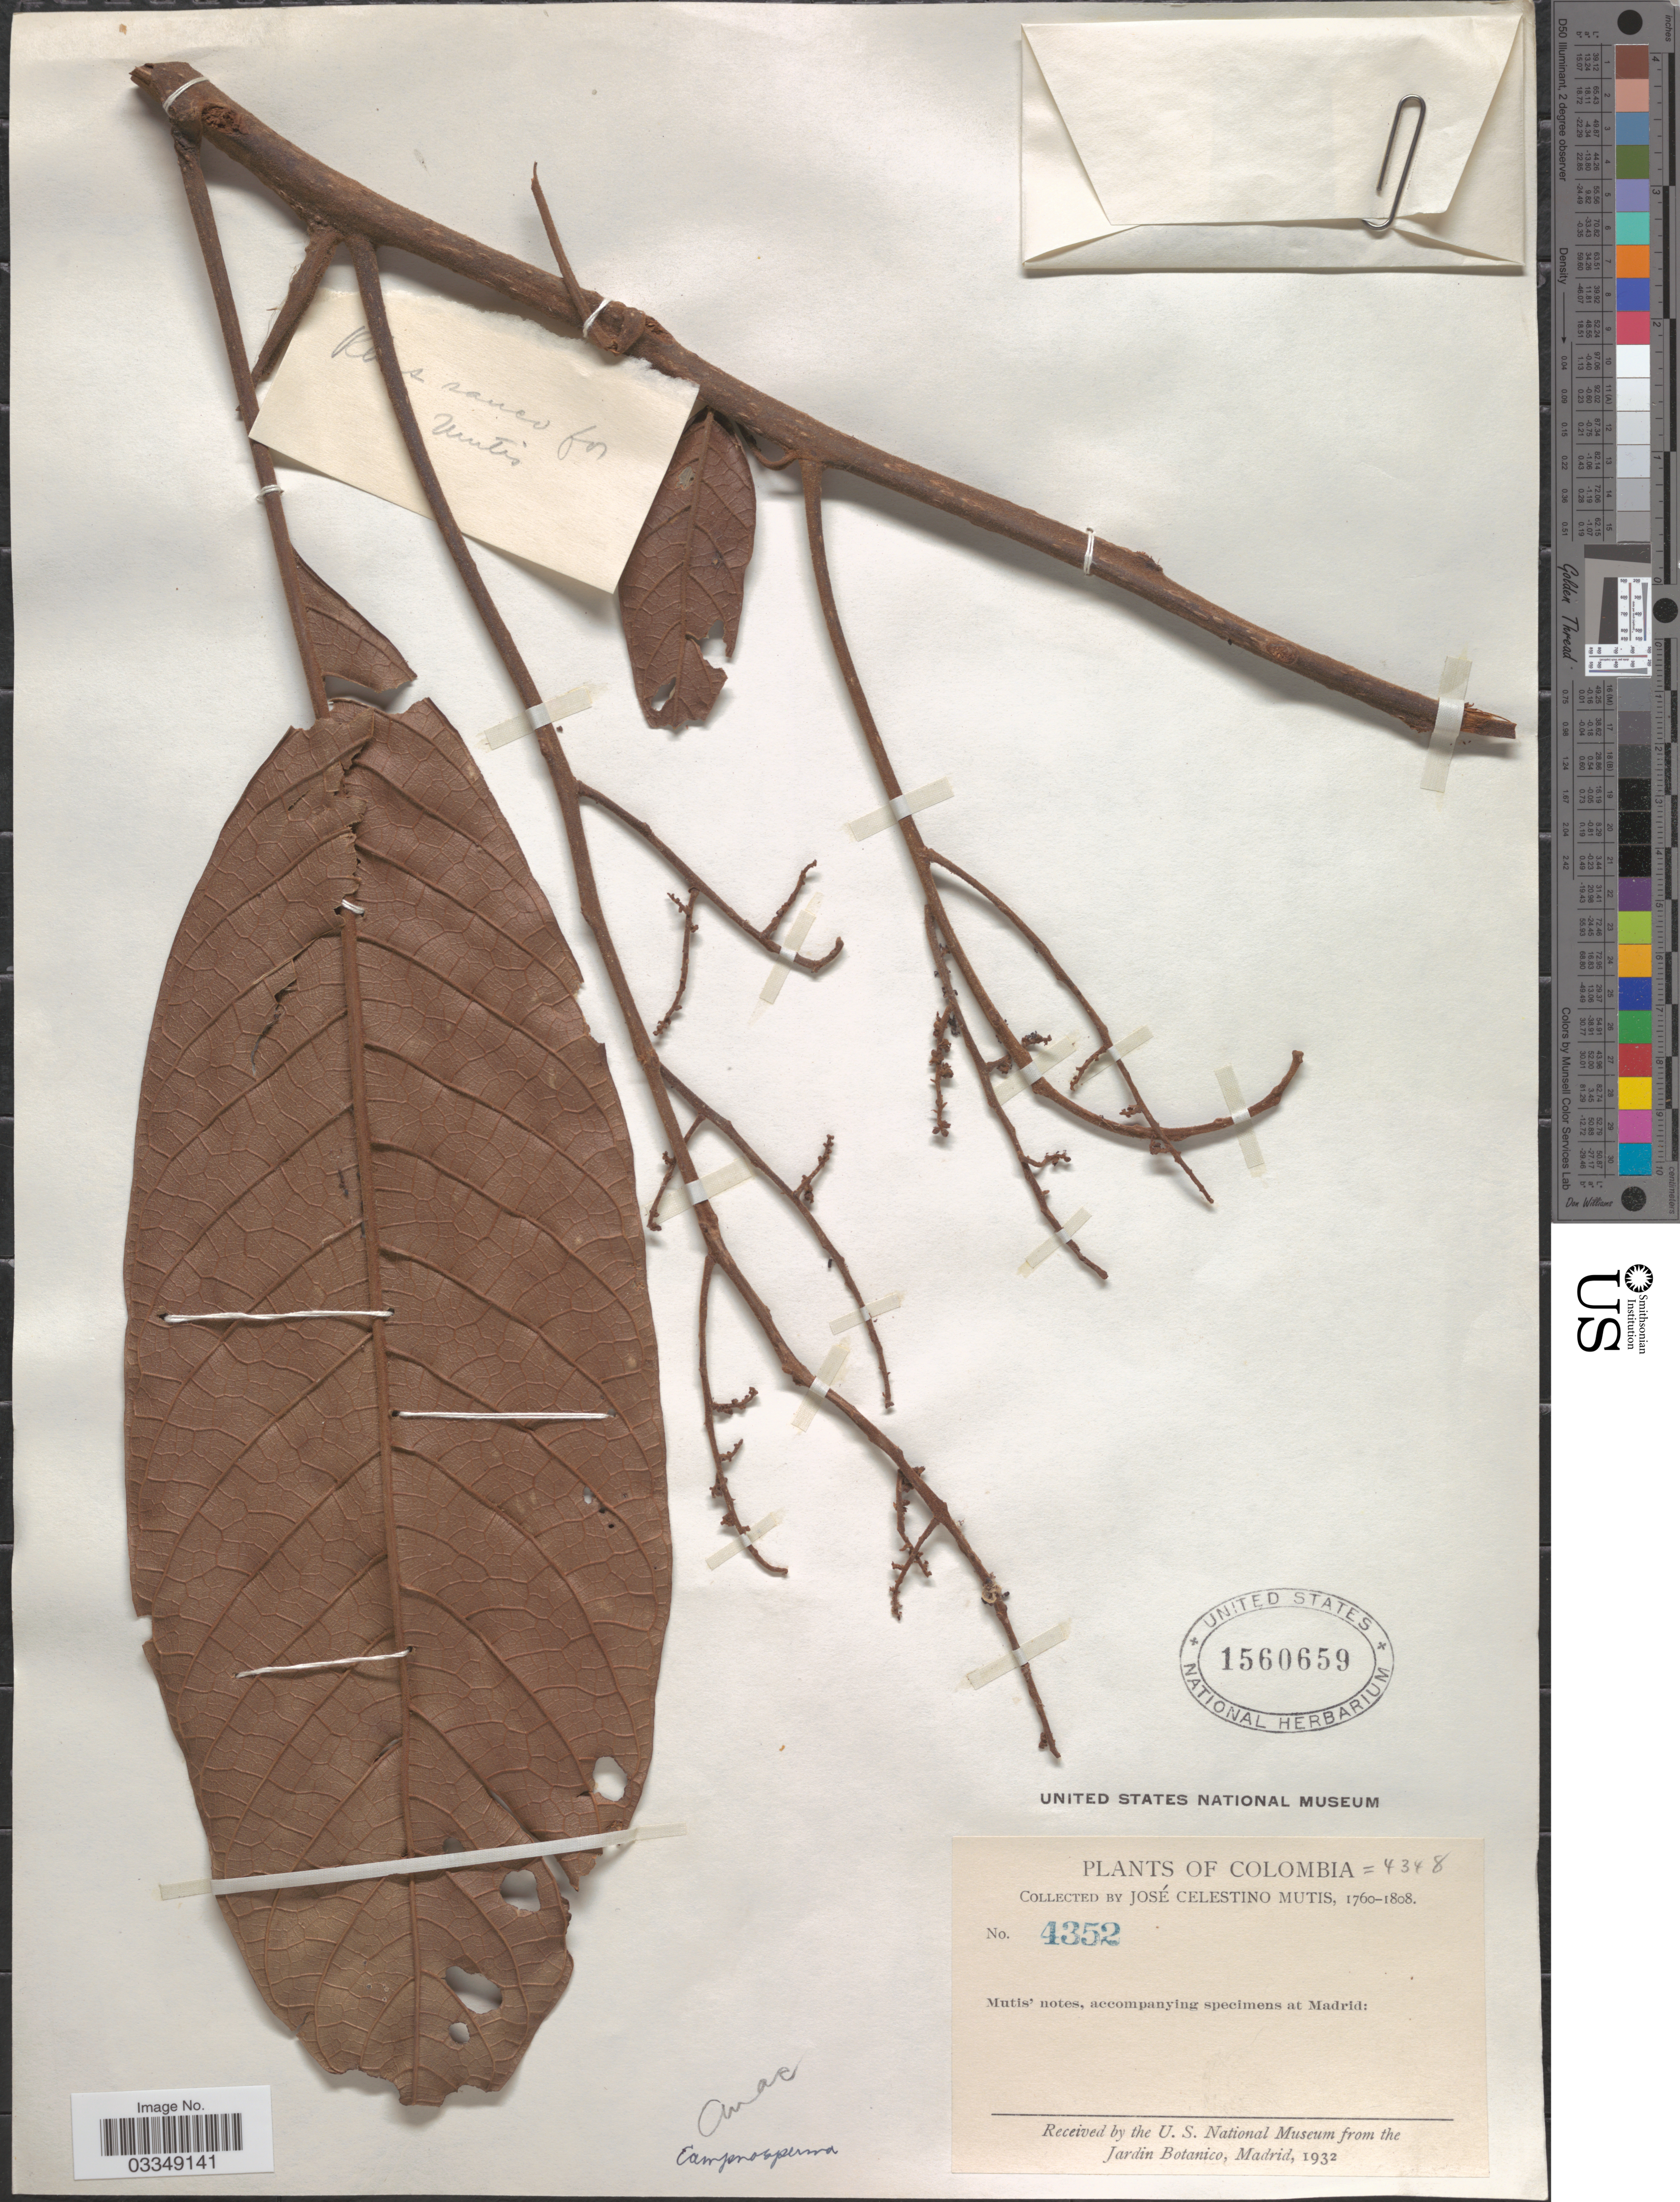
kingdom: Plantae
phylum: Tracheophyta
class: Magnoliopsida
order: Proteales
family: Sabiaceae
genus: Meliosma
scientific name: Meliosma sp.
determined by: Trujillo, A. M.; Londoño-Echeverri, Y.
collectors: J. C. B. Mutis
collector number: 4352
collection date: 1760/1808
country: Colombia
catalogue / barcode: US 1560659